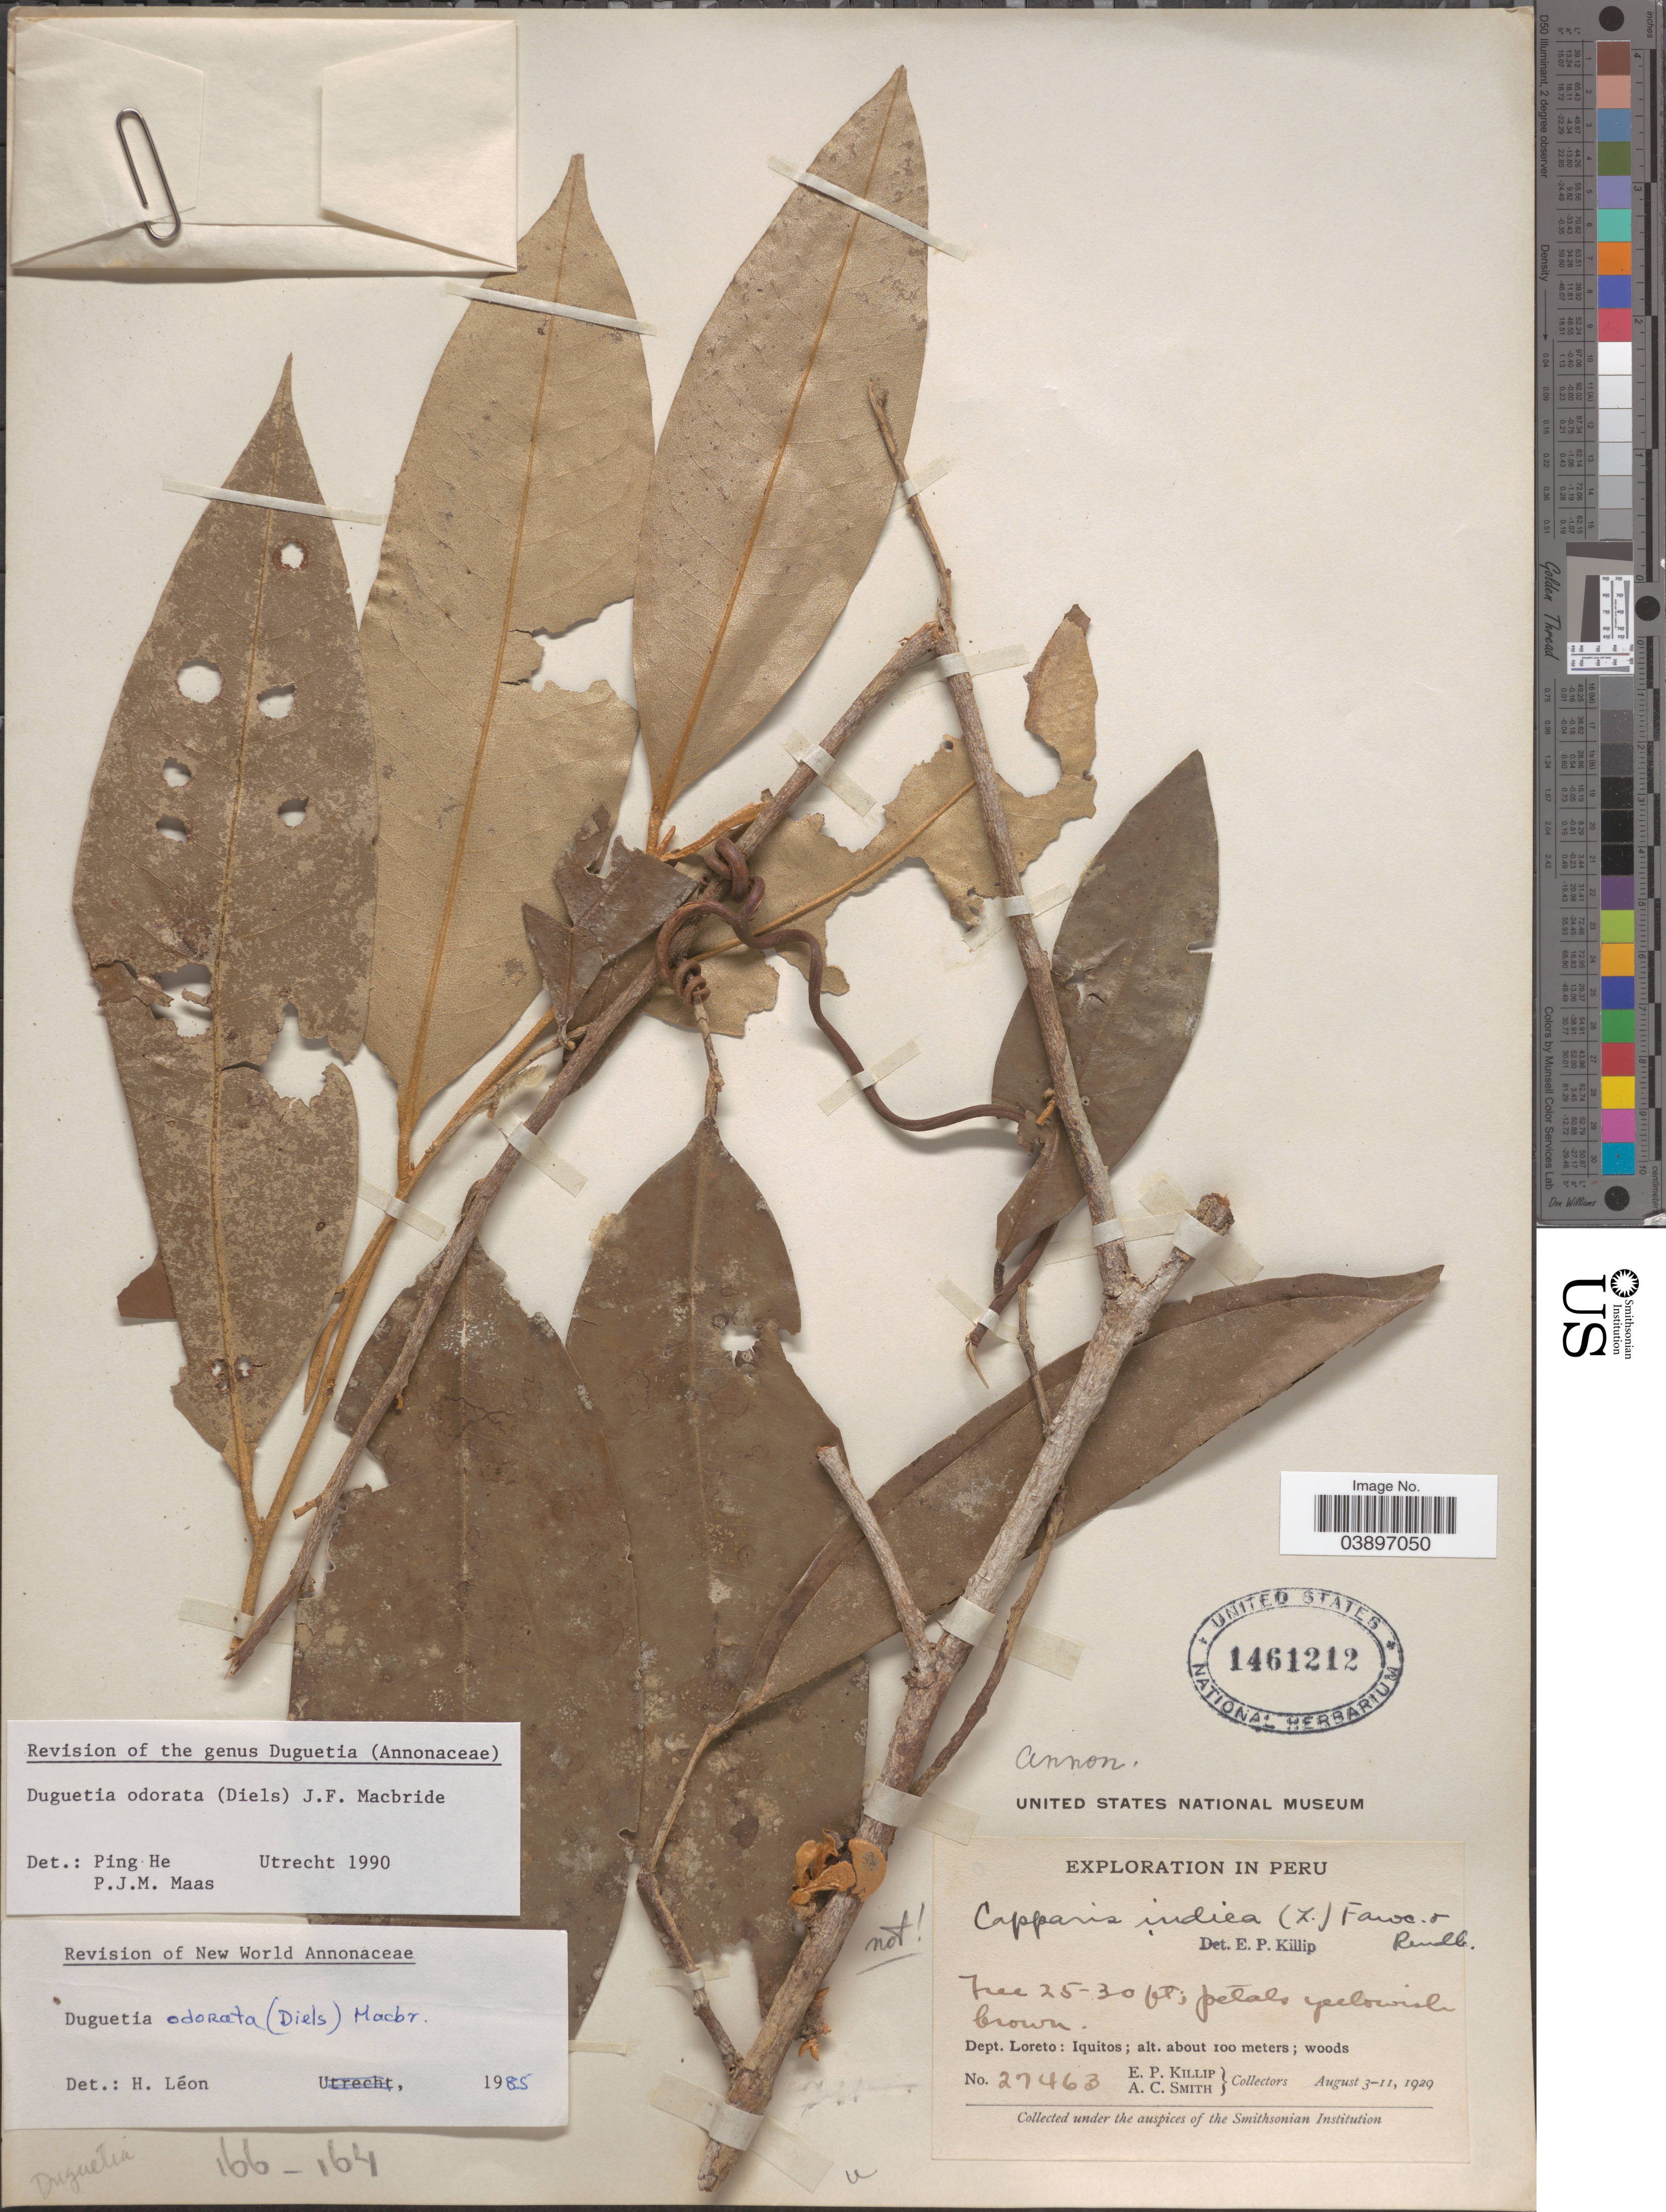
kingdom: Plantae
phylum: Tracheophyta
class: Magnoliopsida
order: Magnoliales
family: Annonaceae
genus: Duguetia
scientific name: Duguetia odorata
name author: (Diels) J.F. Macbr.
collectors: E. P. Killip & A. C. Smith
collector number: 27463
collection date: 1929-08-03/1929-08-11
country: Peru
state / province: Loreto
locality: Dept. Loreto: Iquitos.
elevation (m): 100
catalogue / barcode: US 1461212